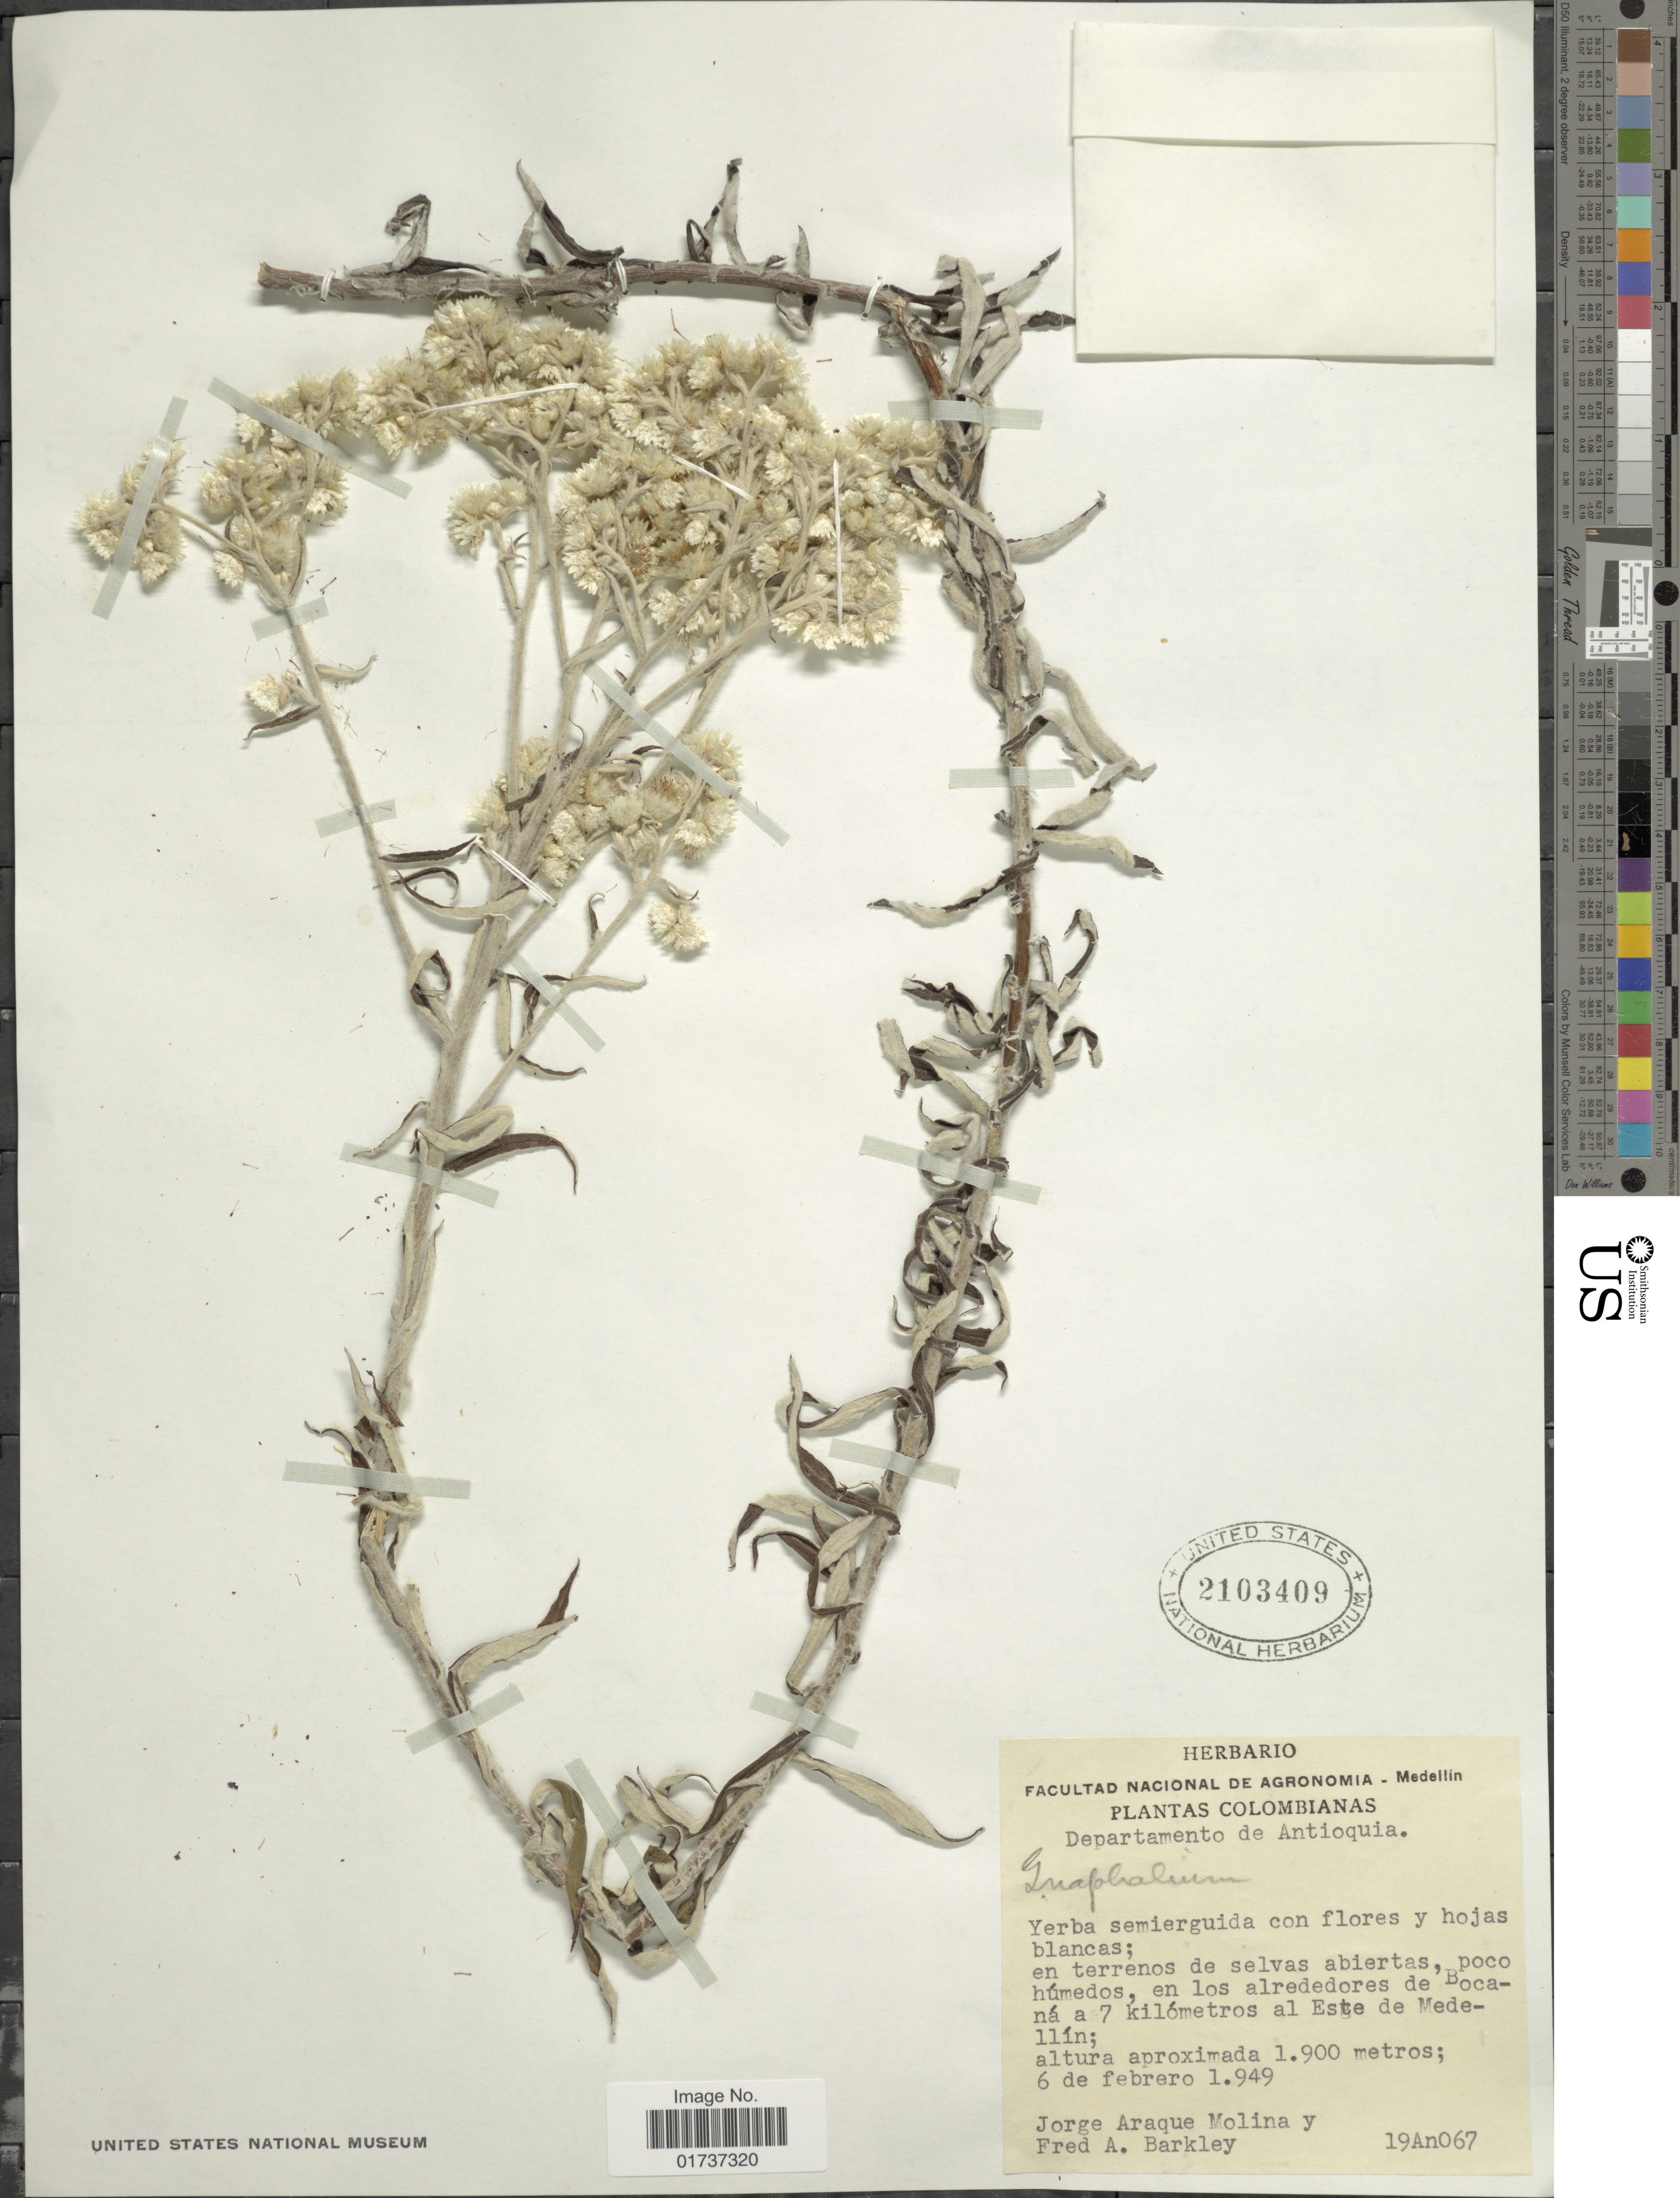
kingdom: Plantae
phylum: Tracheophyta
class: Magnoliopsida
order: Asterales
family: Asteraceae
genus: Gnaphalium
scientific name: Gnaphalium sp.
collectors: J. Araque Molina & F. A. Barkley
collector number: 19An067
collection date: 1949-02-06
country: Colombia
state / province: Antioquia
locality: en terrenos de selvas abiertas, poco húmedos, en los alrededores de Bocaná a 7 kilómetros al Este de Medellín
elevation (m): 1900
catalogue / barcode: US 2103409